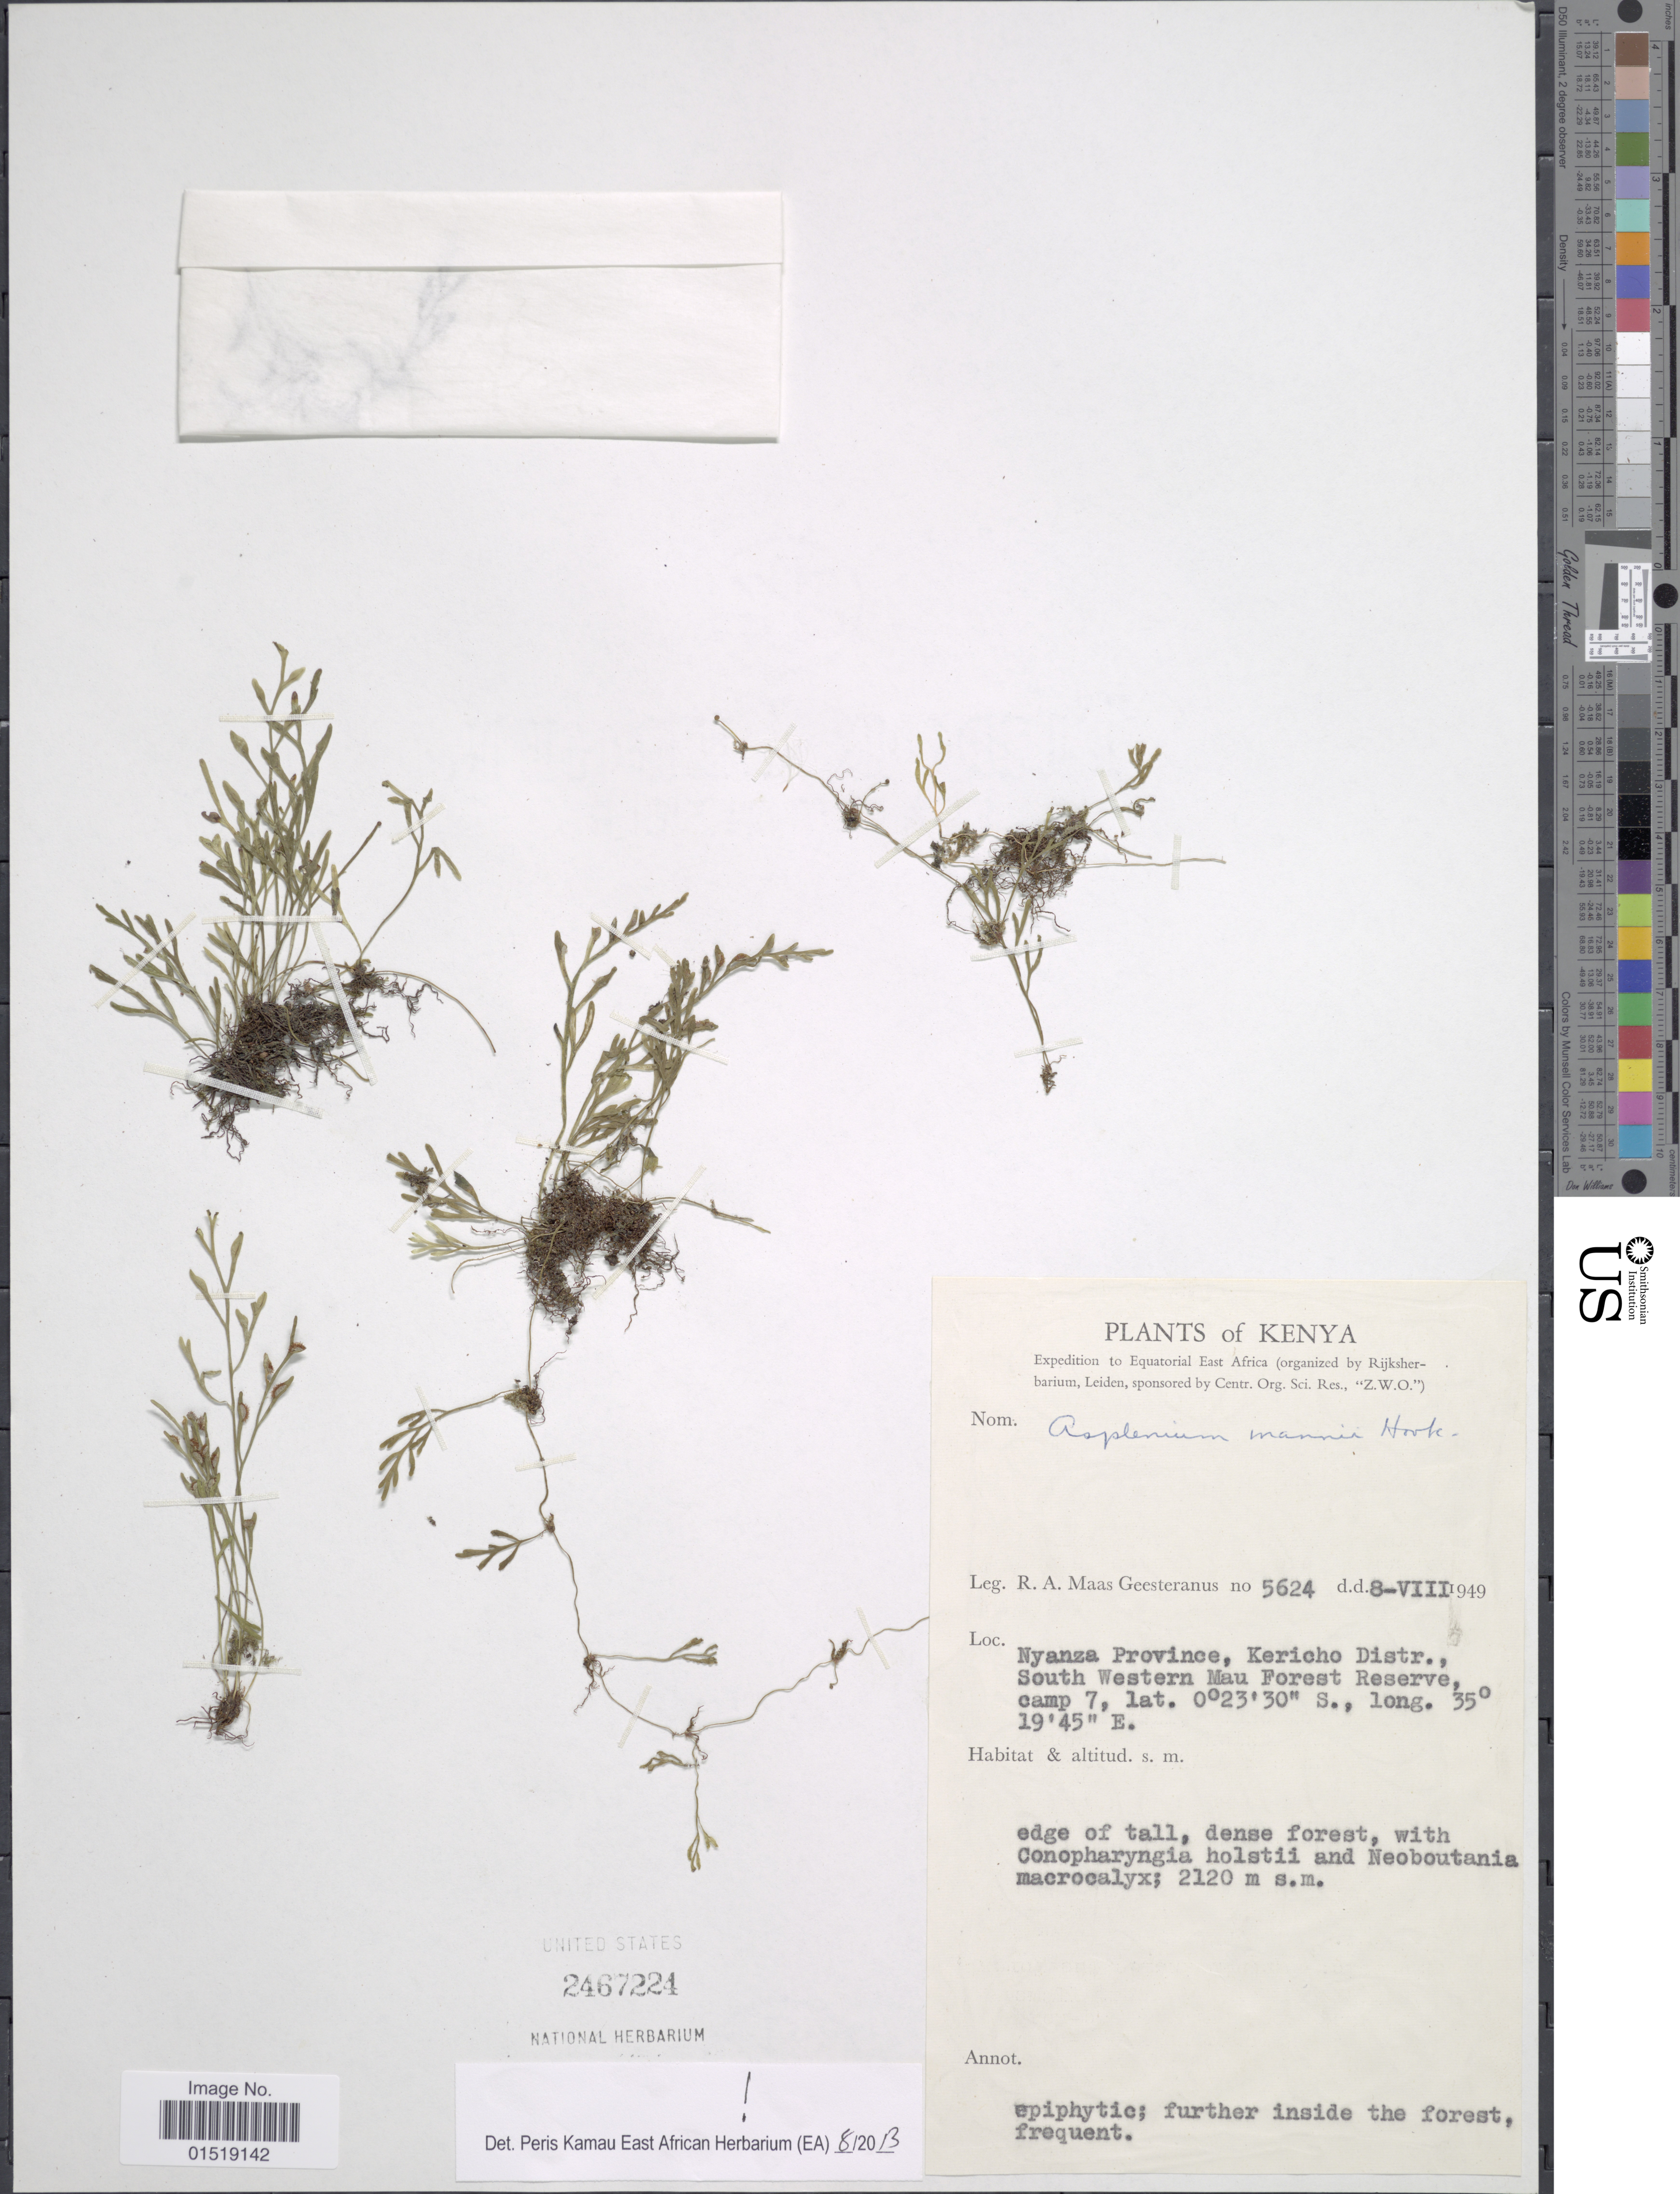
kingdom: Plantae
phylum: Tracheophyta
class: Polypodiopsida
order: Polypodiales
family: Aspleniaceae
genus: Asplenium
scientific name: Asplenium mannii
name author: Hook.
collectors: R. A. Maas Geesteranus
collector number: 5624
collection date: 1949-08-08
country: Kenya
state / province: Kericho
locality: Nyanza Province, Kericho Distr., South Western Mau Forest Reserve, camp 7.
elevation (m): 2120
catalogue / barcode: US 2467224